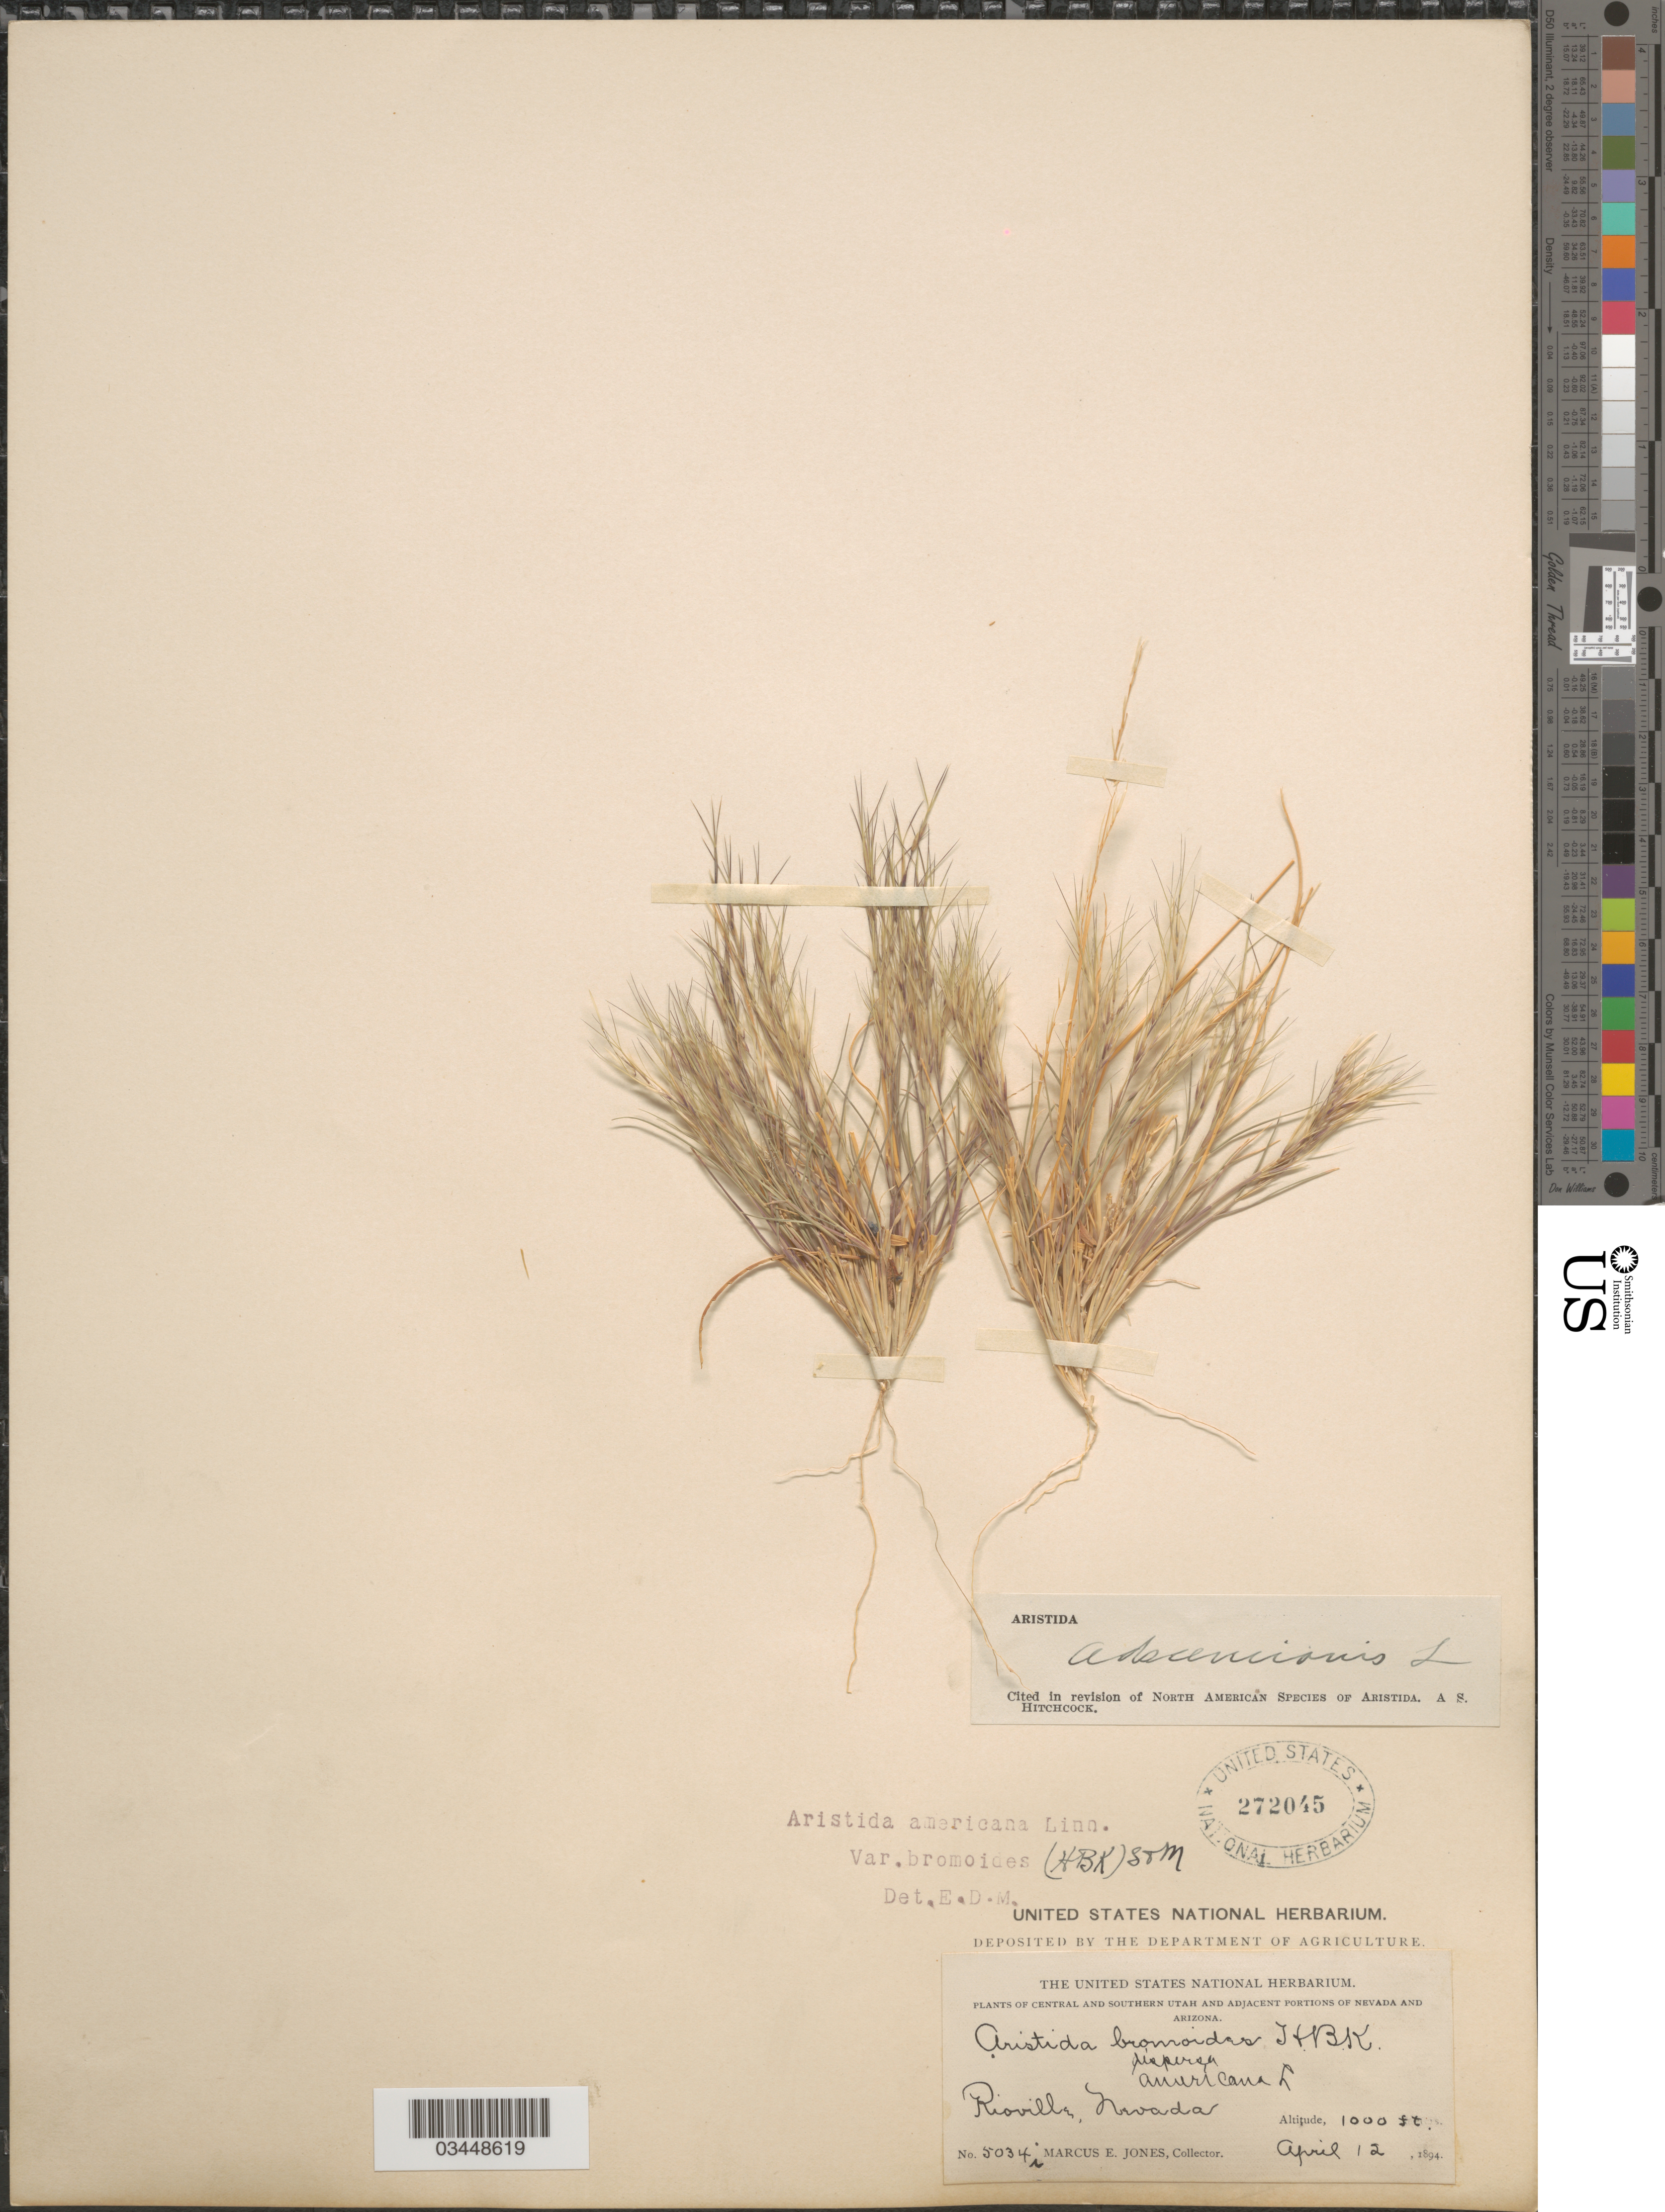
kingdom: Plantae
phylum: Tracheophyta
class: Liliopsida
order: Poales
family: Poaceae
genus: Aristida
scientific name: Aristida adscensionis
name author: L.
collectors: M. E. Jones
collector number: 5034i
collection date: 1894-04-12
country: United States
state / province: Nevada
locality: Adjacent portions of Nevada. Rioville.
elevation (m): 305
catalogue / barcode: US 272045